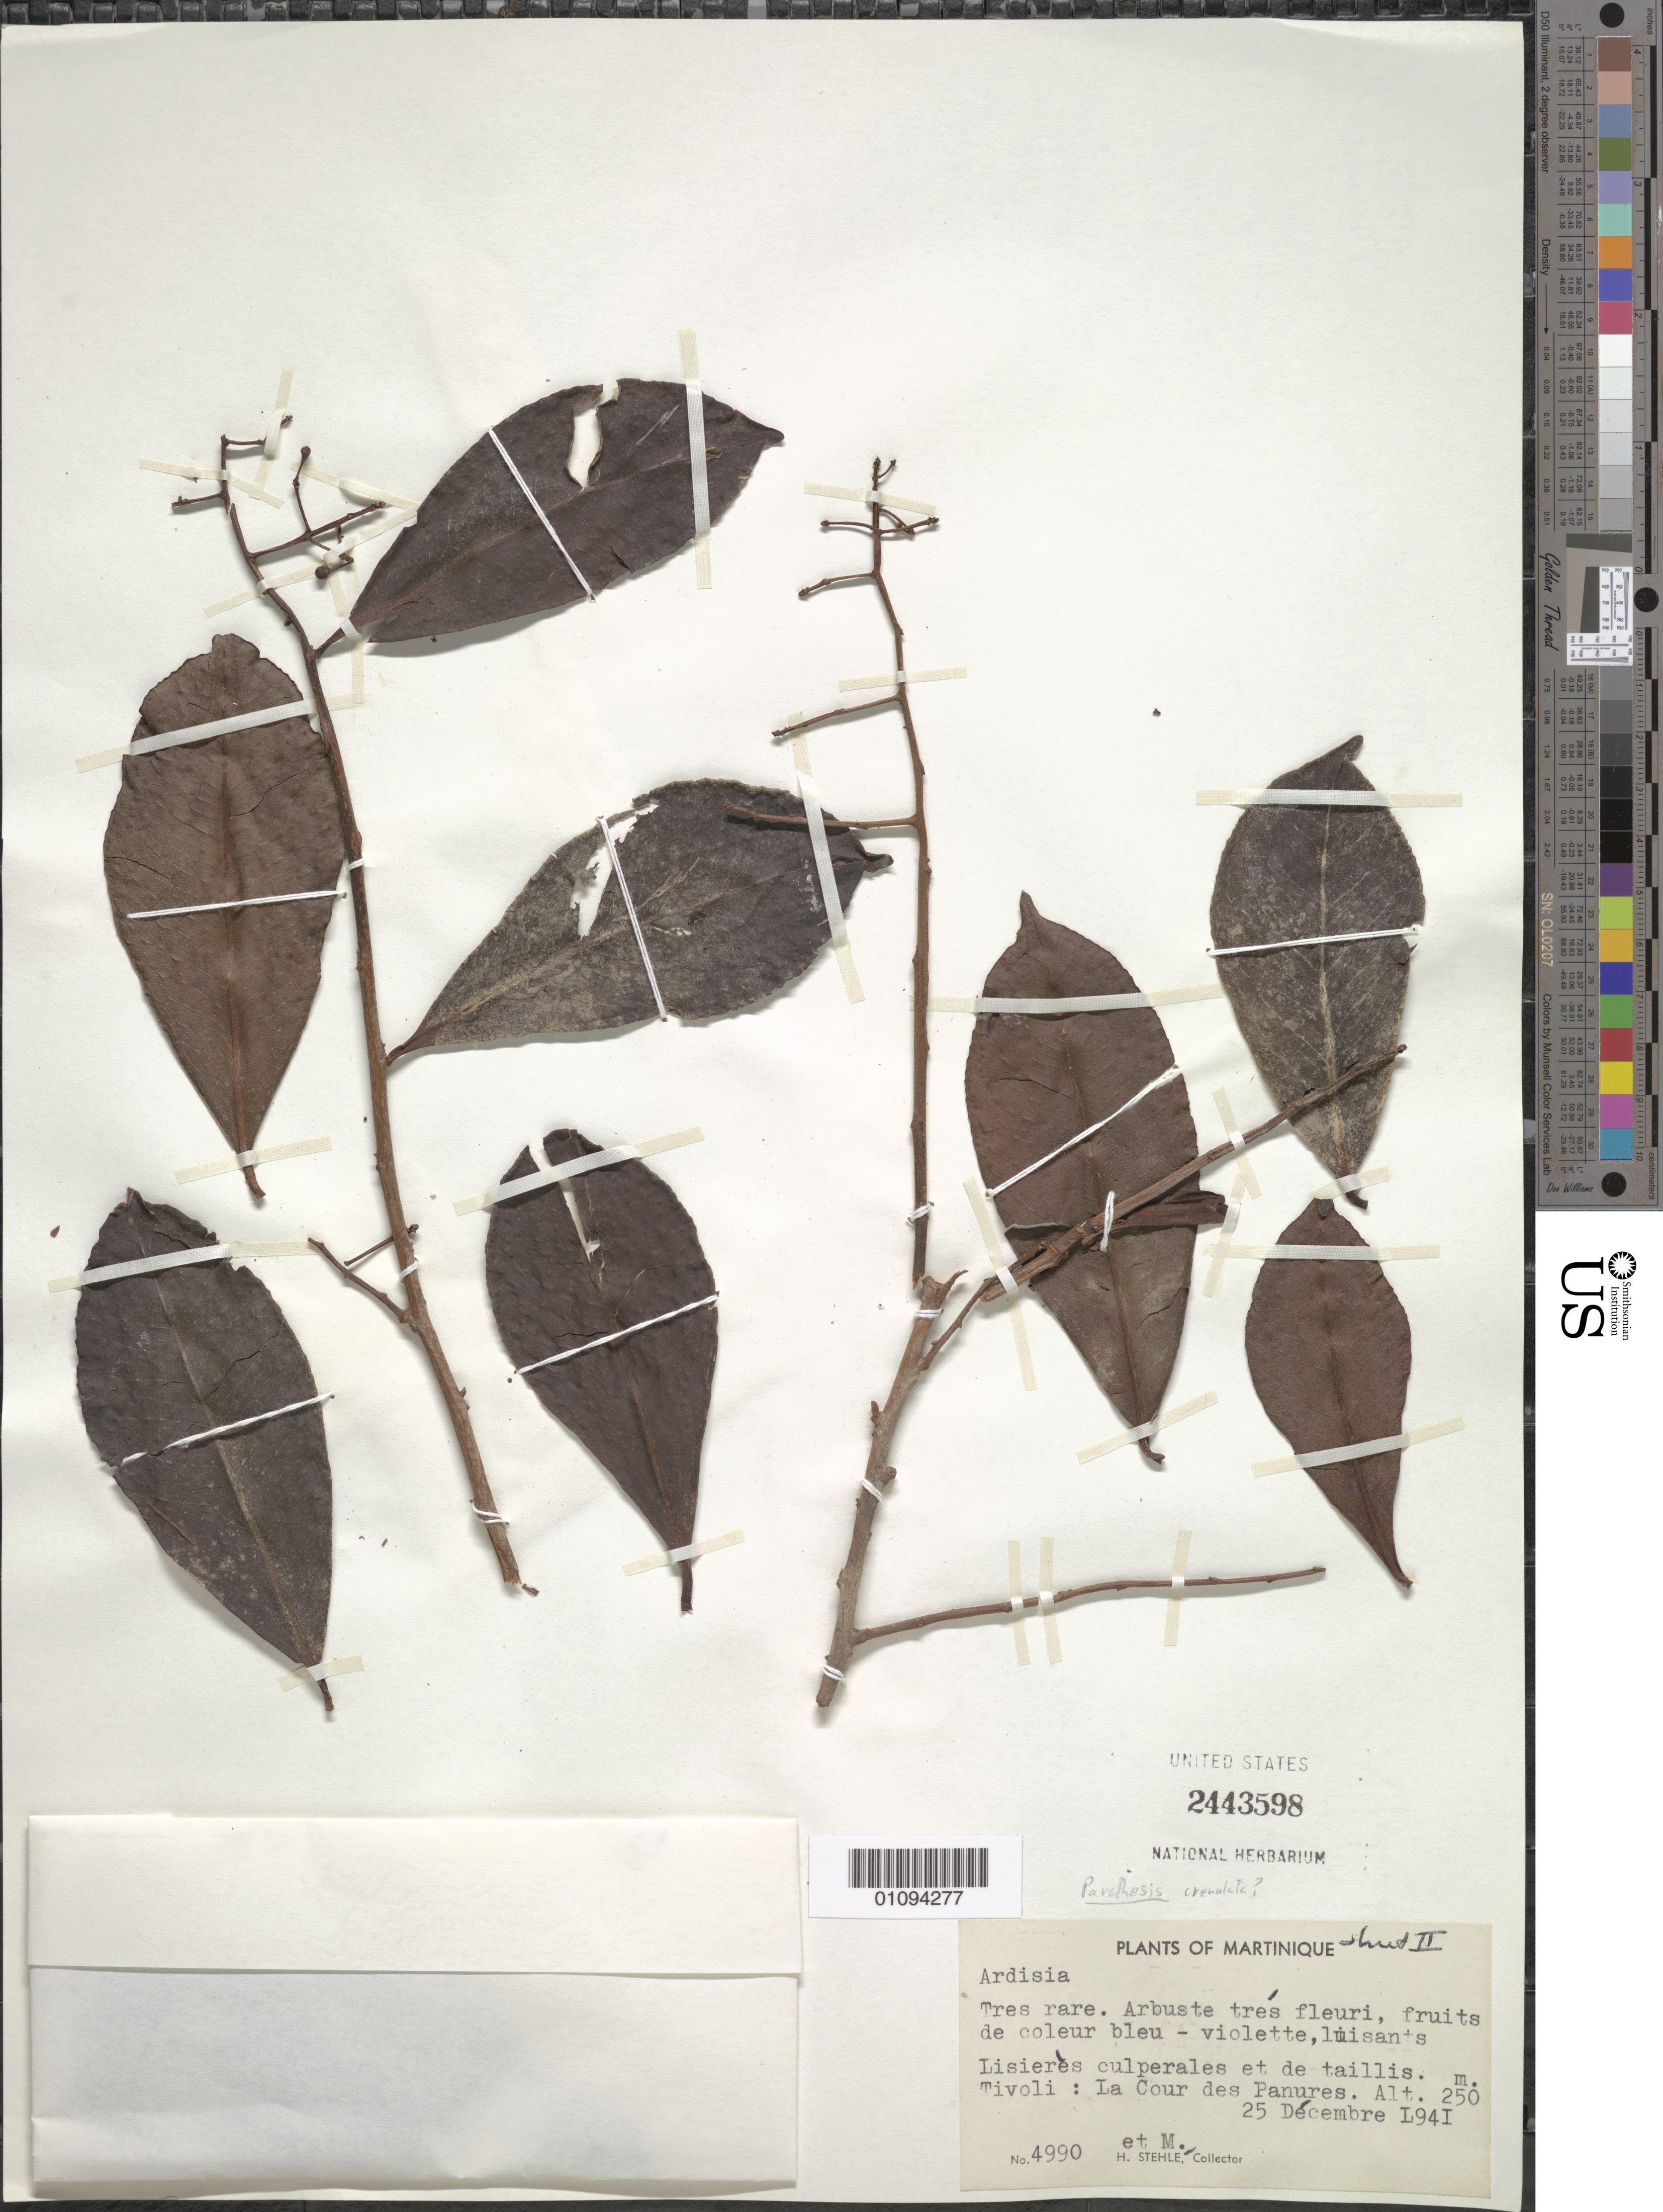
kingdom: Plantae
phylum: Tracheophyta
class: Magnoliopsida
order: Ericales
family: Primulaceae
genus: Ardisia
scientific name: Ardisia sp.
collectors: H. Stehlé & M. Stehlé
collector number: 4990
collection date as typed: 25 Dec 1941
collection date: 1941-12-25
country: Martinique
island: Martinique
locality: Tivoli: La Cour des Panures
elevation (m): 250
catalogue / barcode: US 2443598